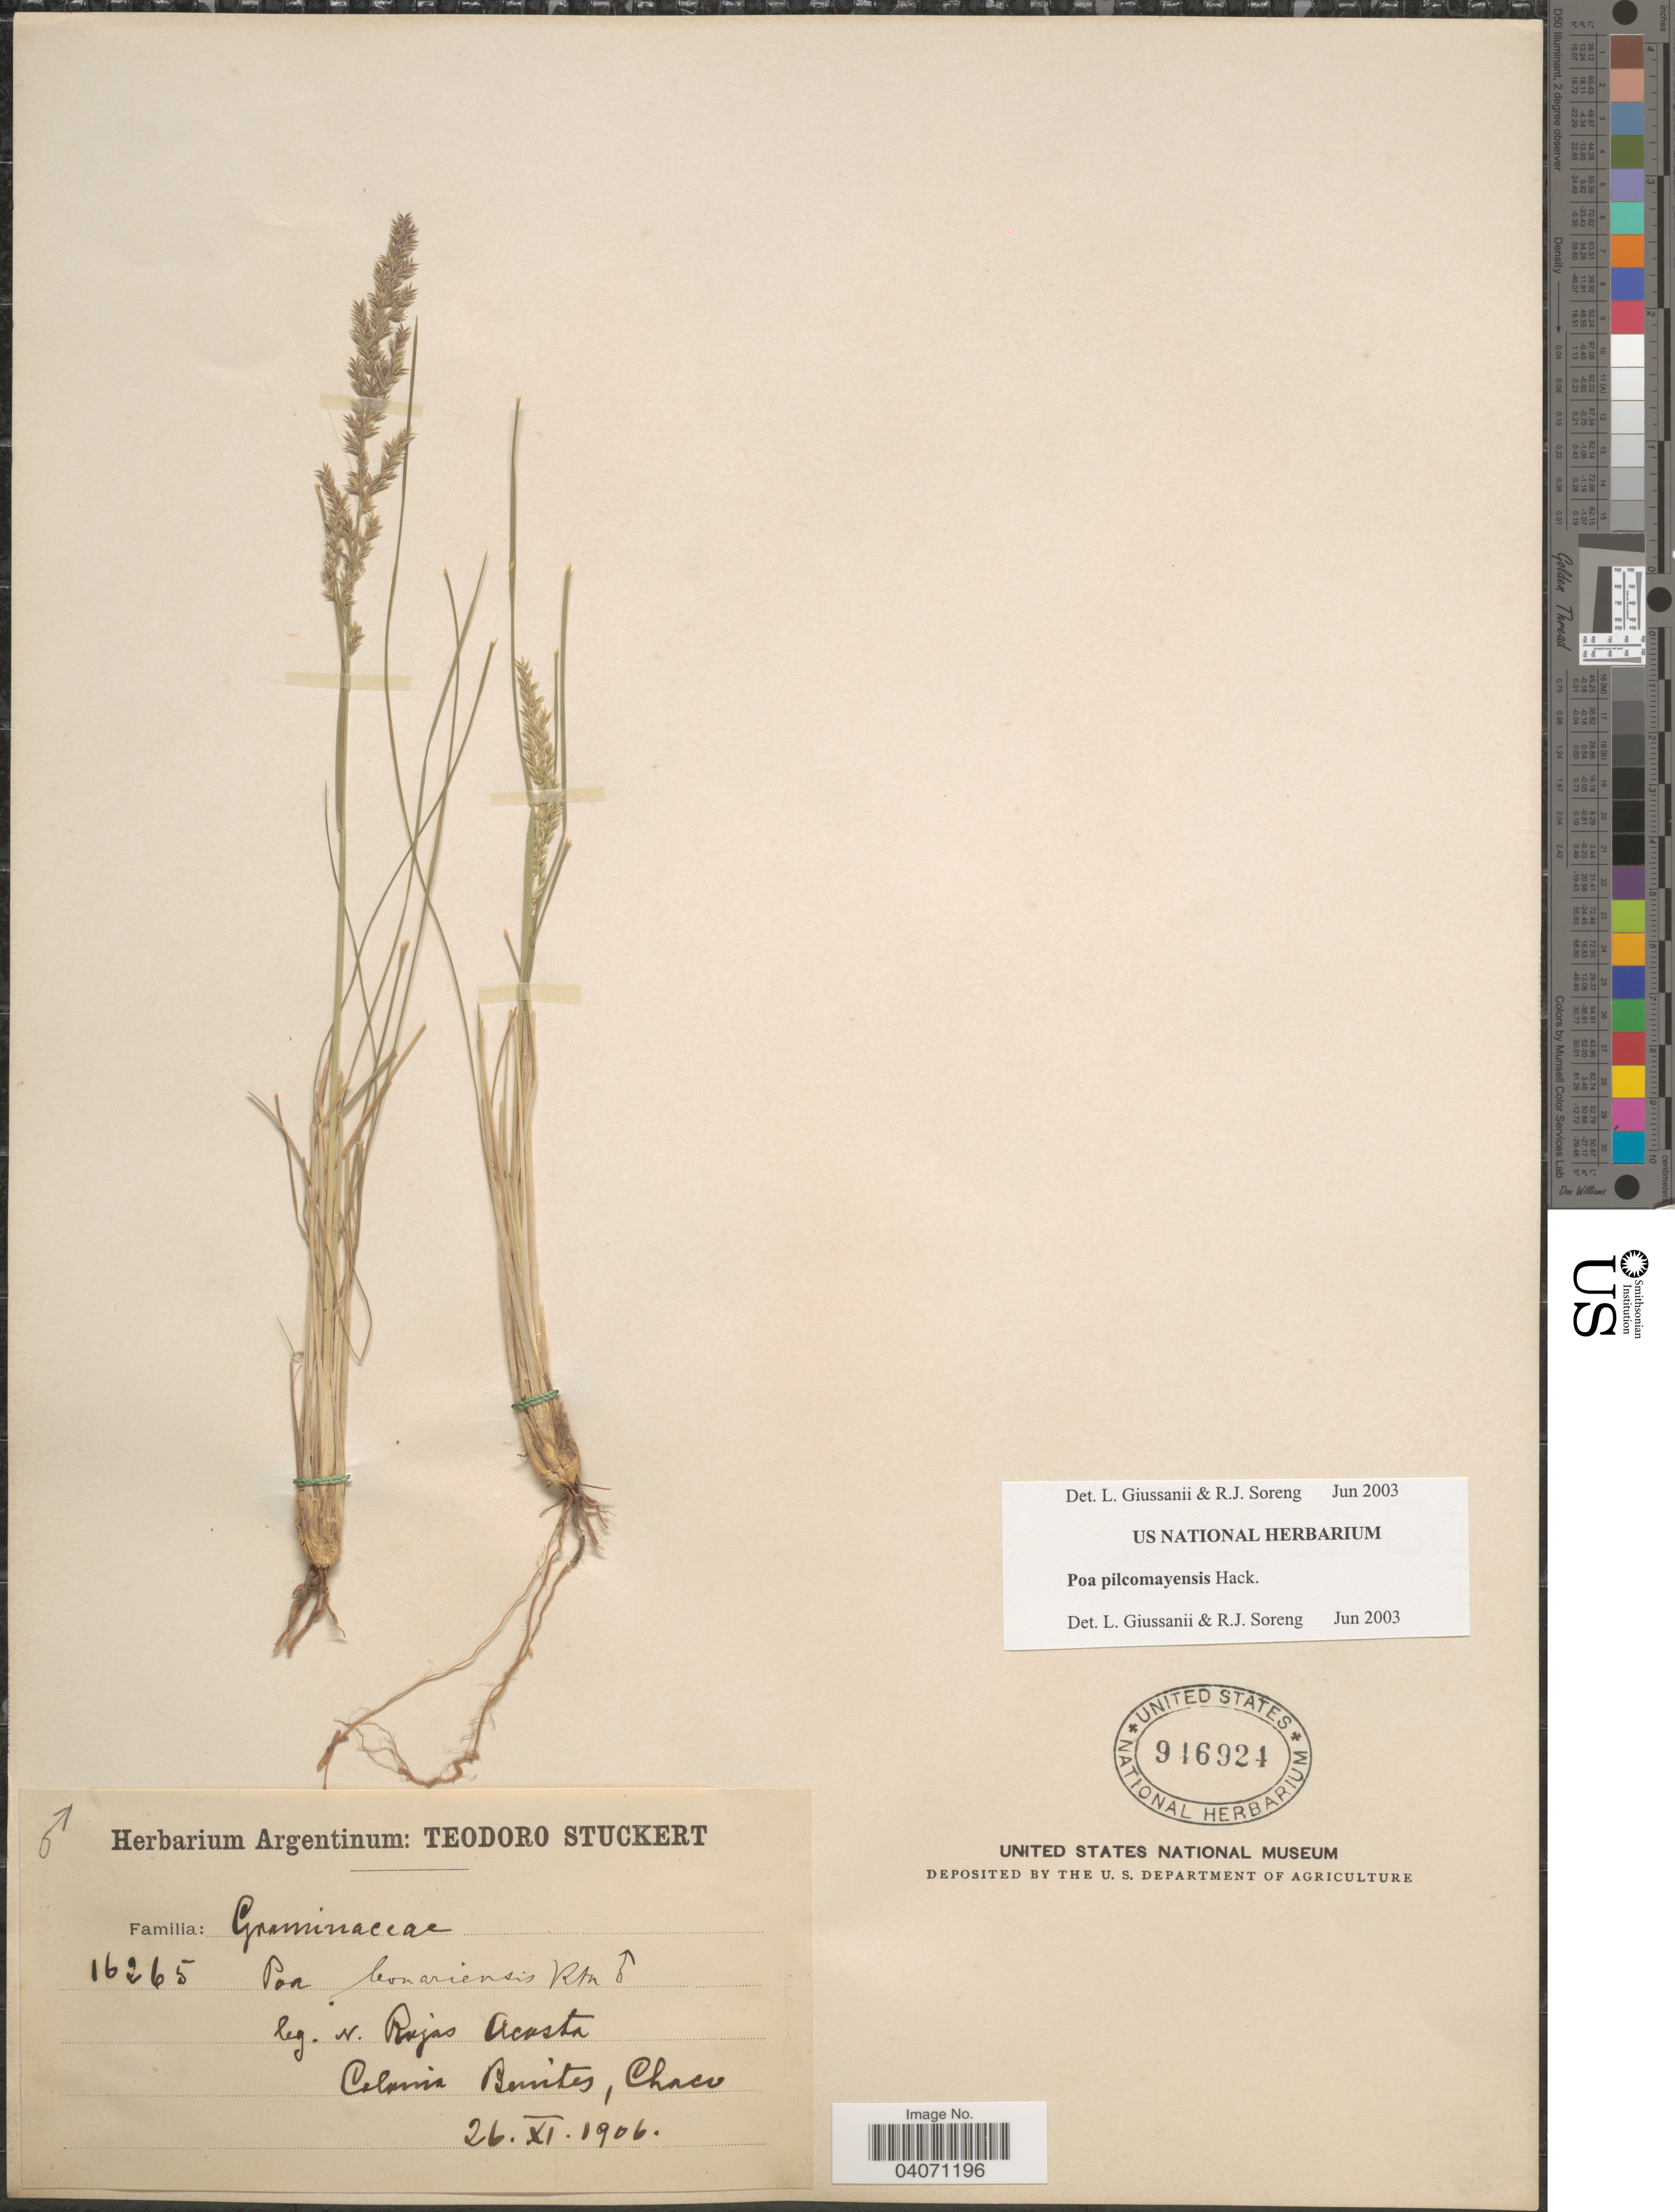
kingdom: Plantae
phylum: Tracheophyta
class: Liliopsida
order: Poales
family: Poaceae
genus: Poa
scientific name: Poa pilcomayensis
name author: Hack.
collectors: N. Rojas Acosta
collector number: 16265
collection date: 1906-11-26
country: Argentina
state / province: Chaco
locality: Colonia Benítez.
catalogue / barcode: US 946924